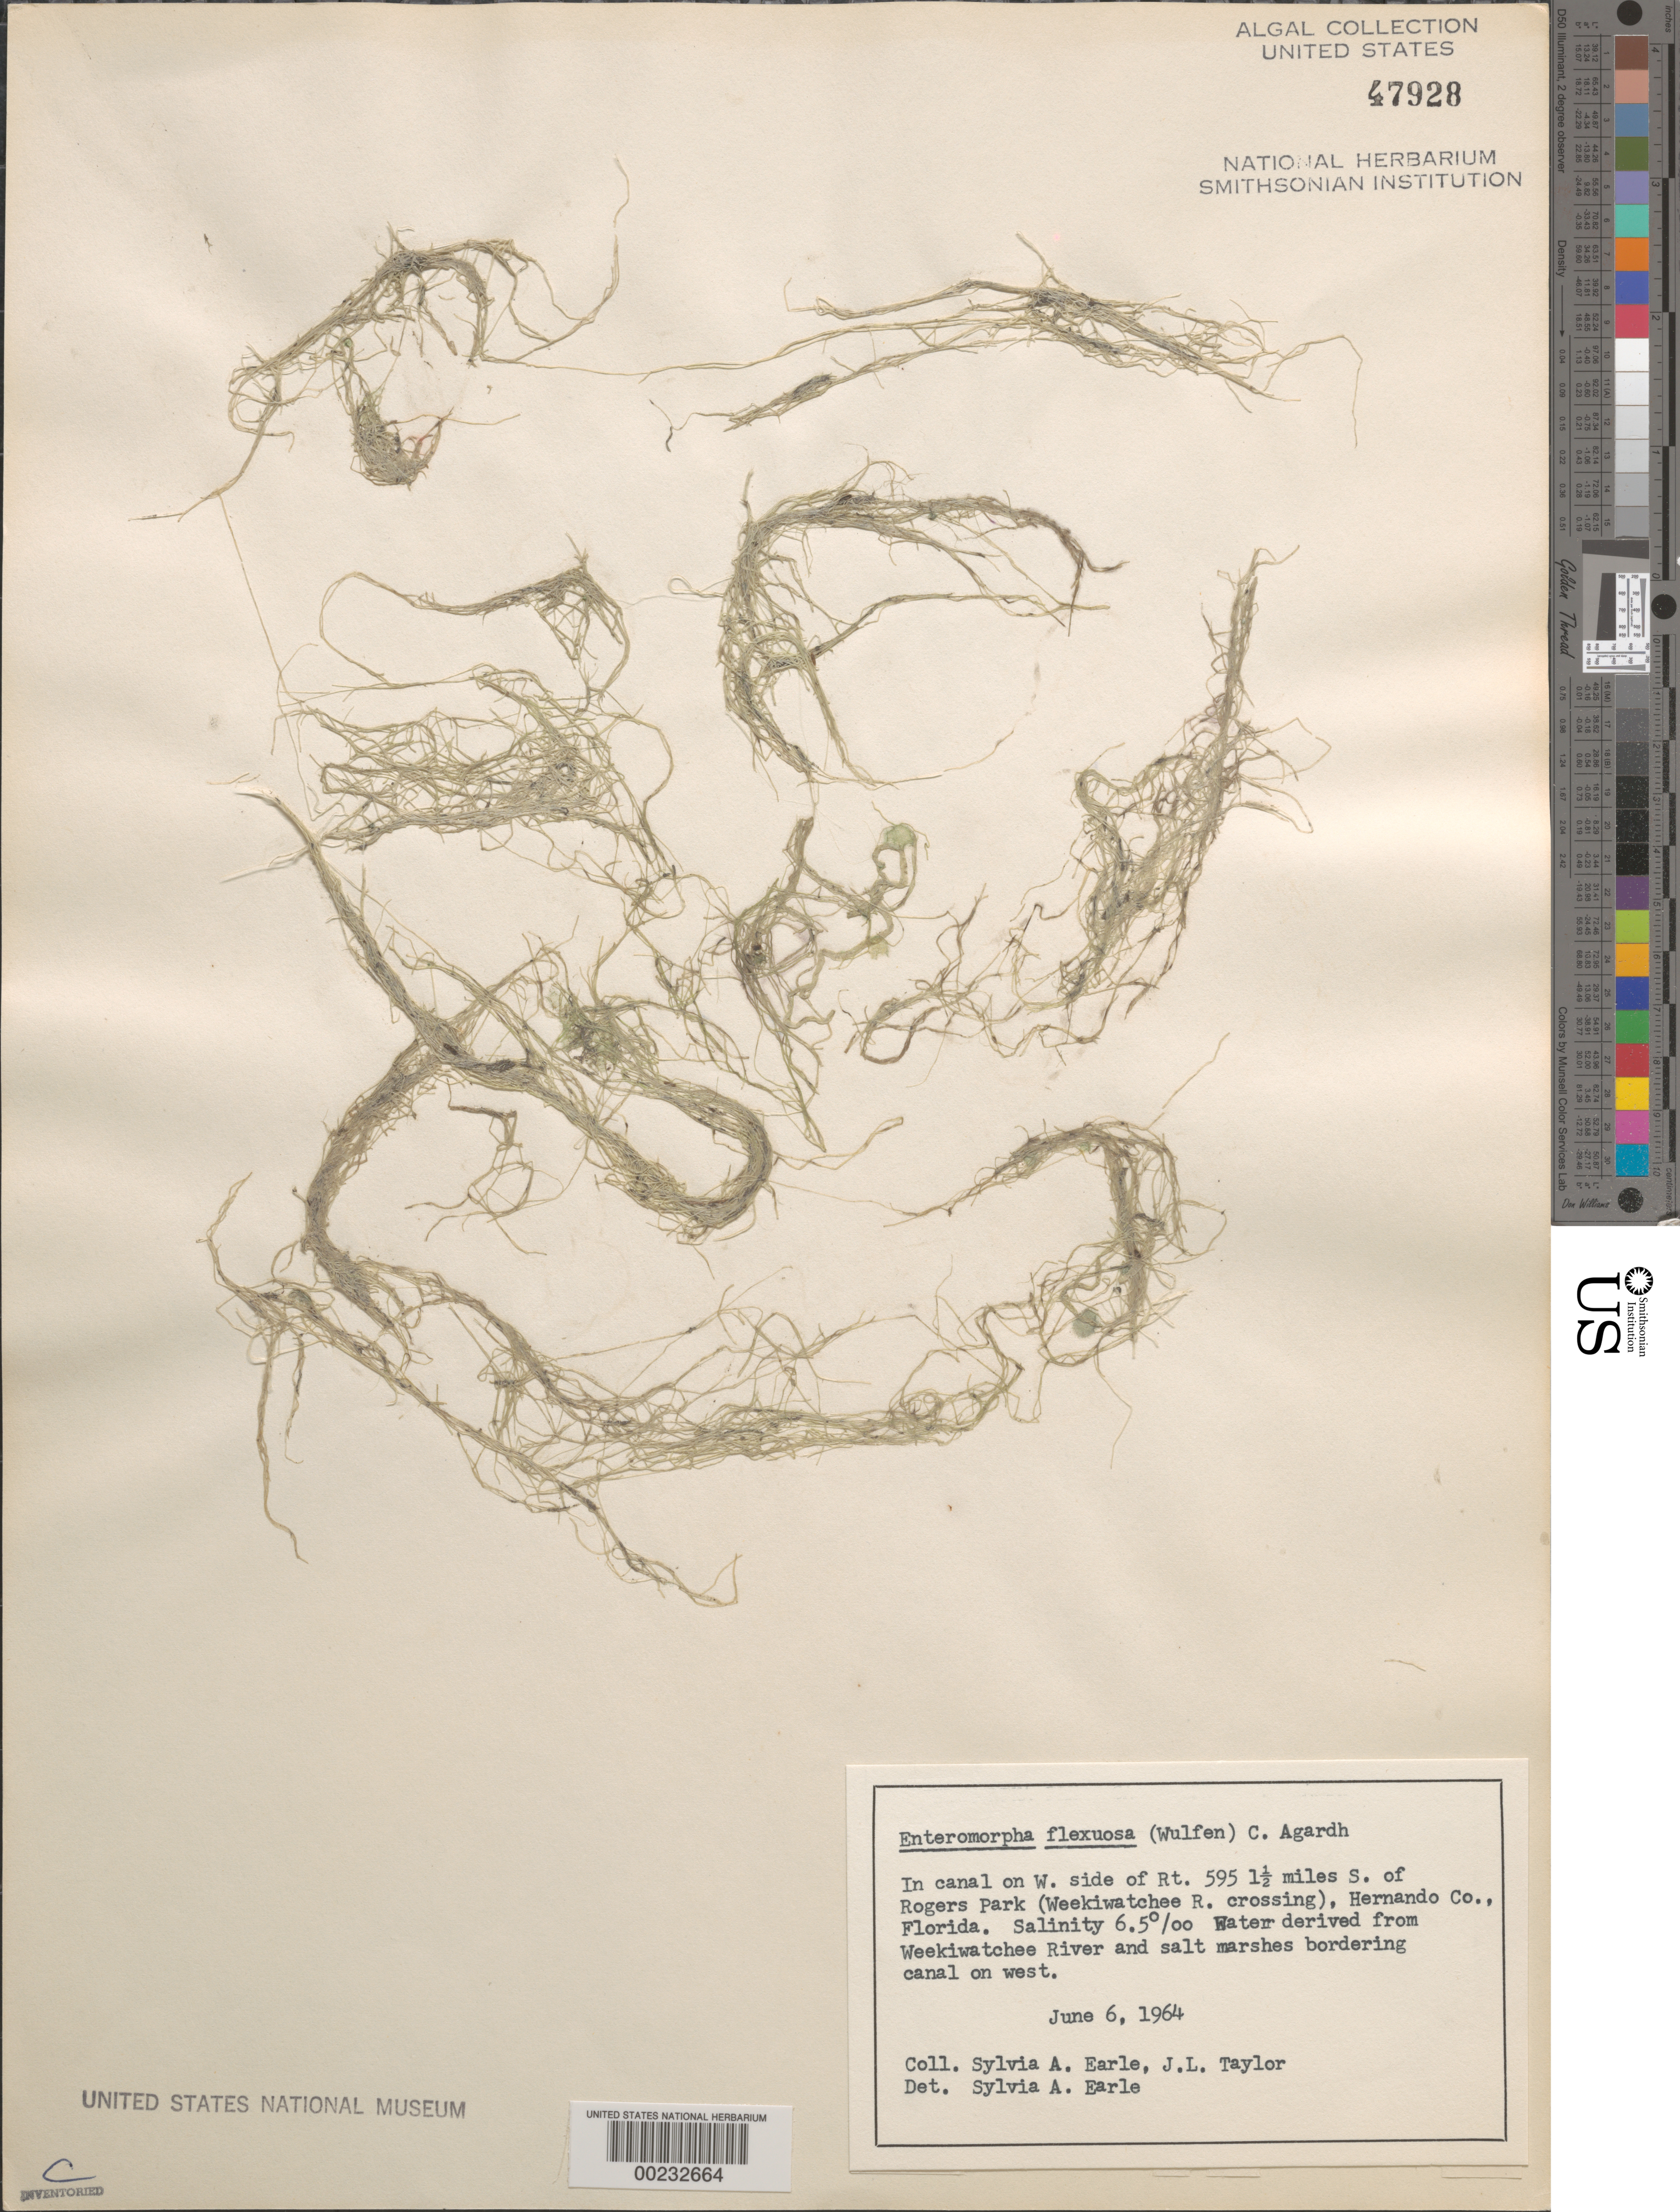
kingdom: Plantae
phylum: Chlorophyta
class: Ulvophyceae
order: Ulvales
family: Ulvaceae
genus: Ulva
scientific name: Ulva flexuosa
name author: Wulfen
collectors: S. A. Earle & J. L. Taylor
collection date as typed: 06 Jun 1964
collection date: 1964-06-06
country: United States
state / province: Florida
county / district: Hernando County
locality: State Route 595 1.5 miles south of Rogers Park (Weeki Wachee River crossing)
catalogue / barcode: US 47928